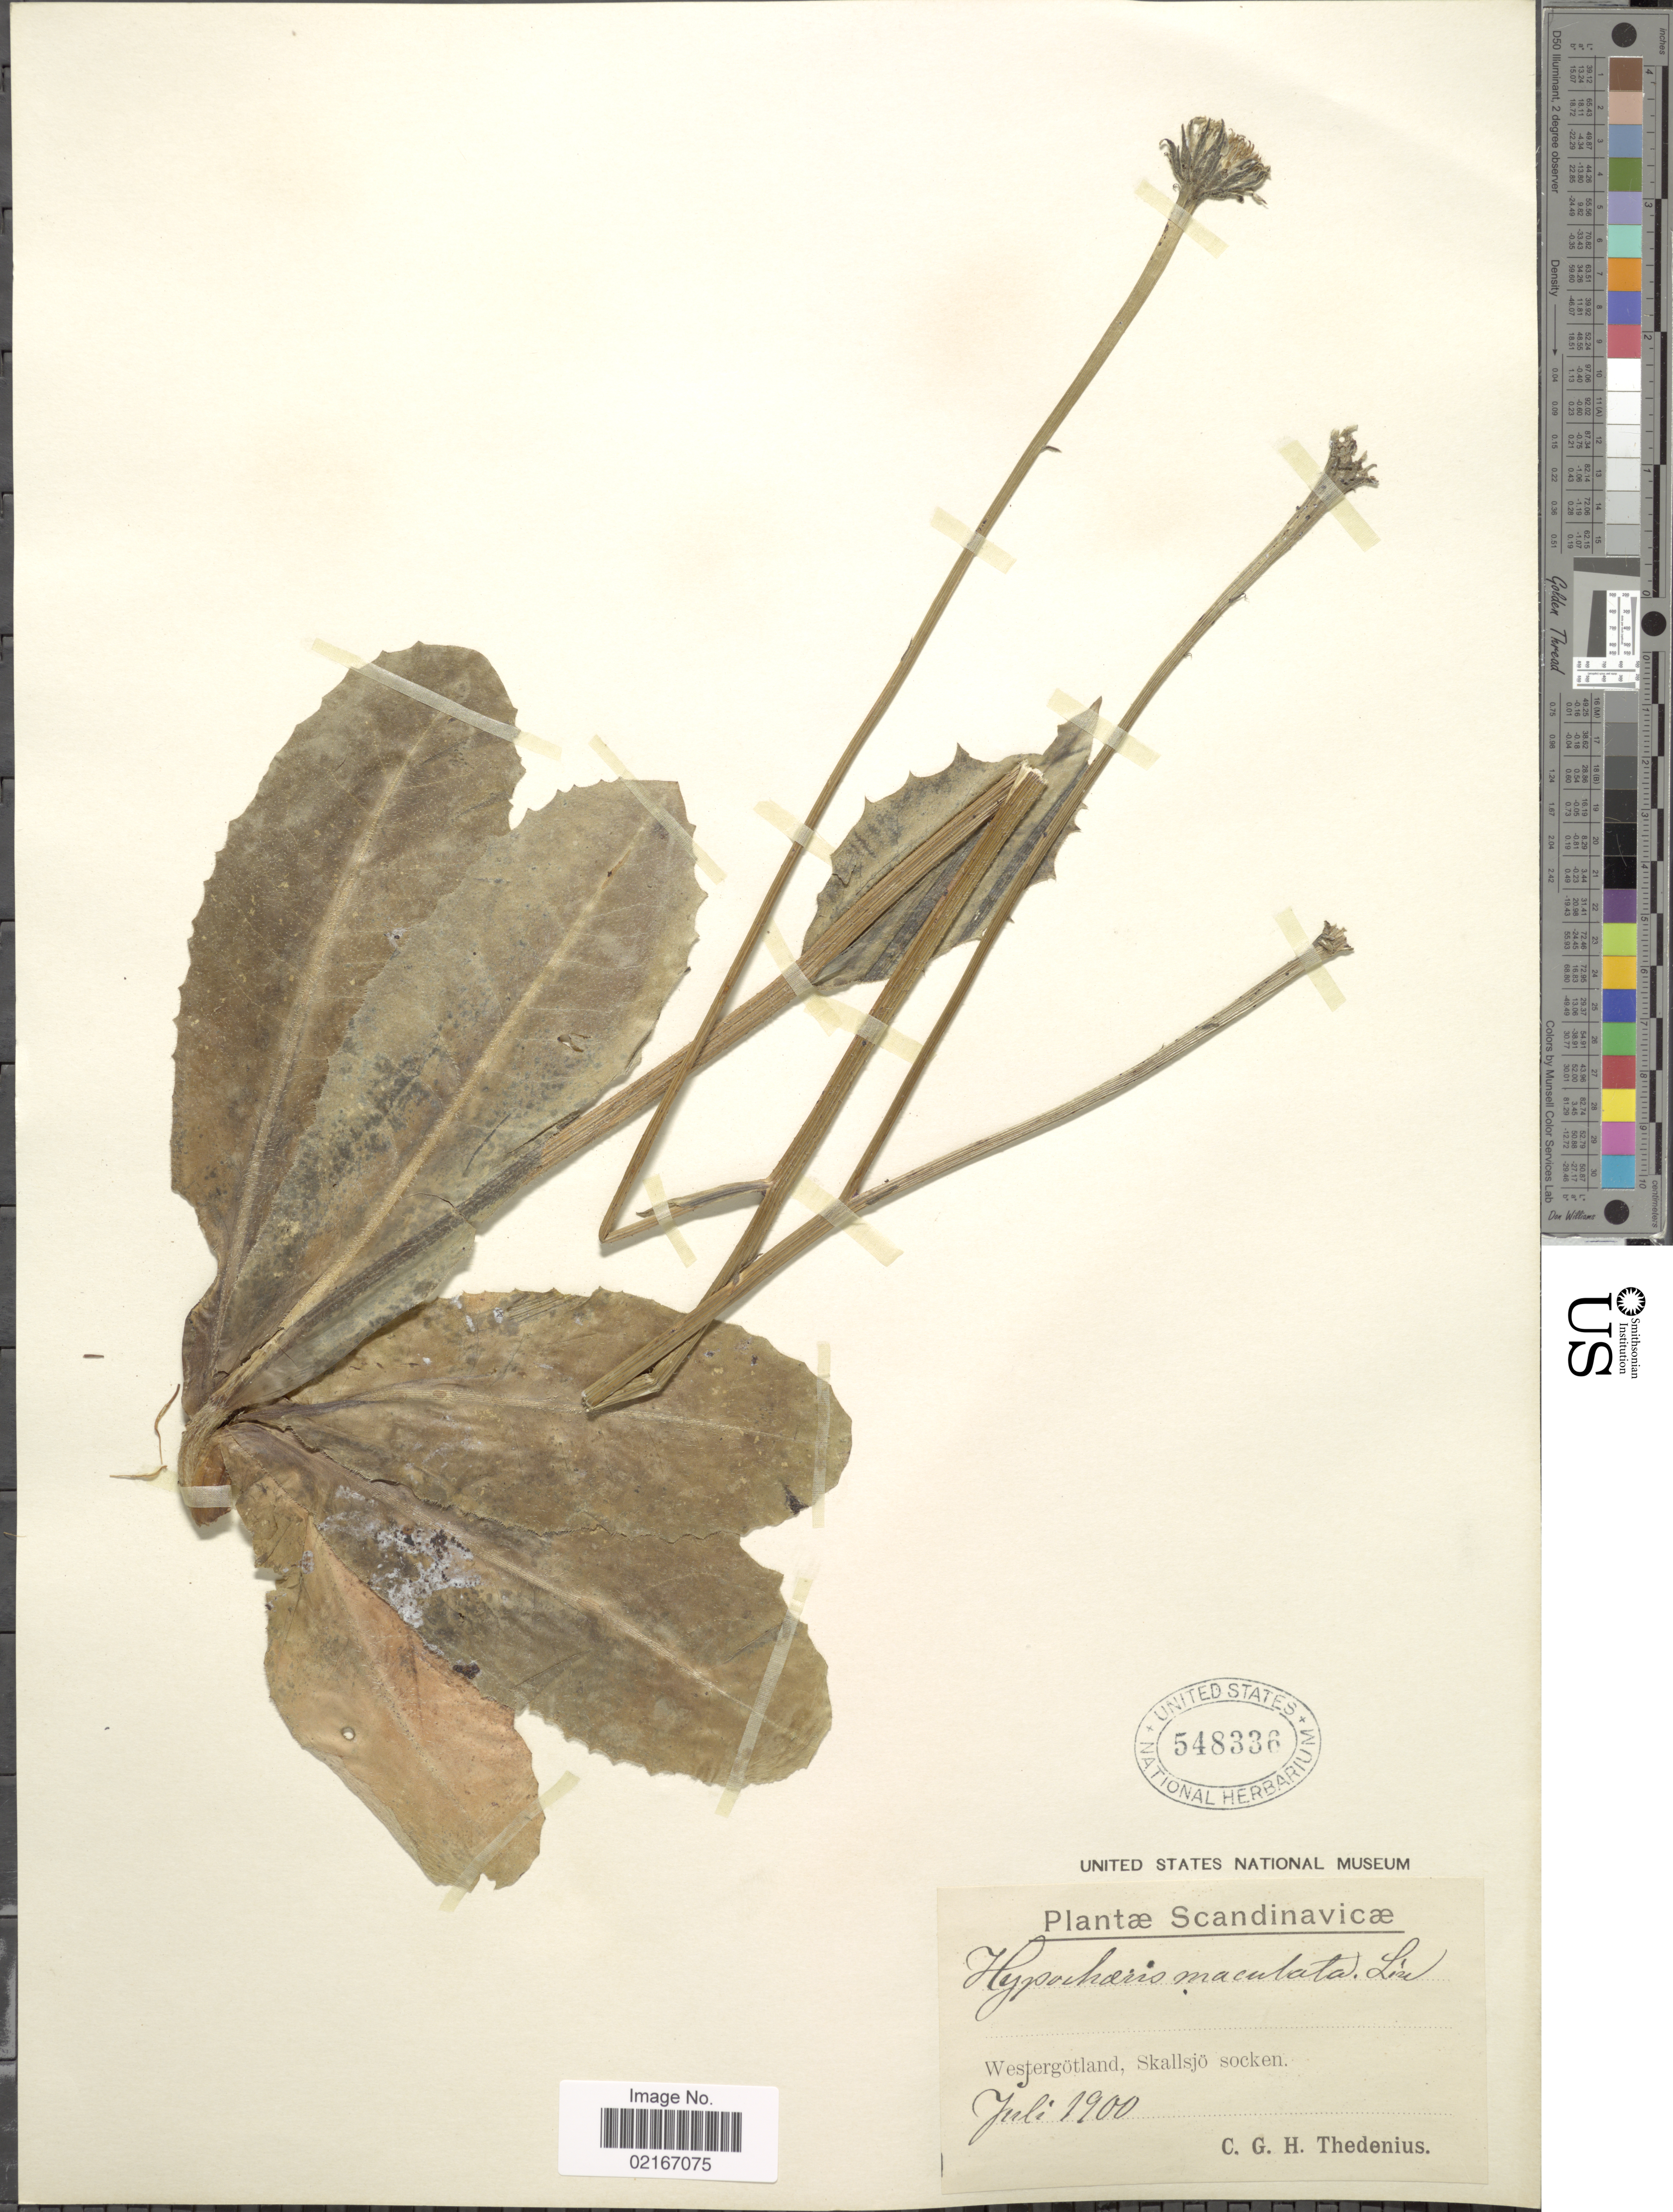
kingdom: Plantae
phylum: Tracheophyta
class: Magnoliopsida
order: Asterales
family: Asteraceae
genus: Hypochaeris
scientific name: Hypochaeris maculata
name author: L.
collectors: C. Thedenius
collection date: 1900-07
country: Sweden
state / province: Västra Götaland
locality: Scandinavicae, Westergotland, Skallsjo socken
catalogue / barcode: US 548336